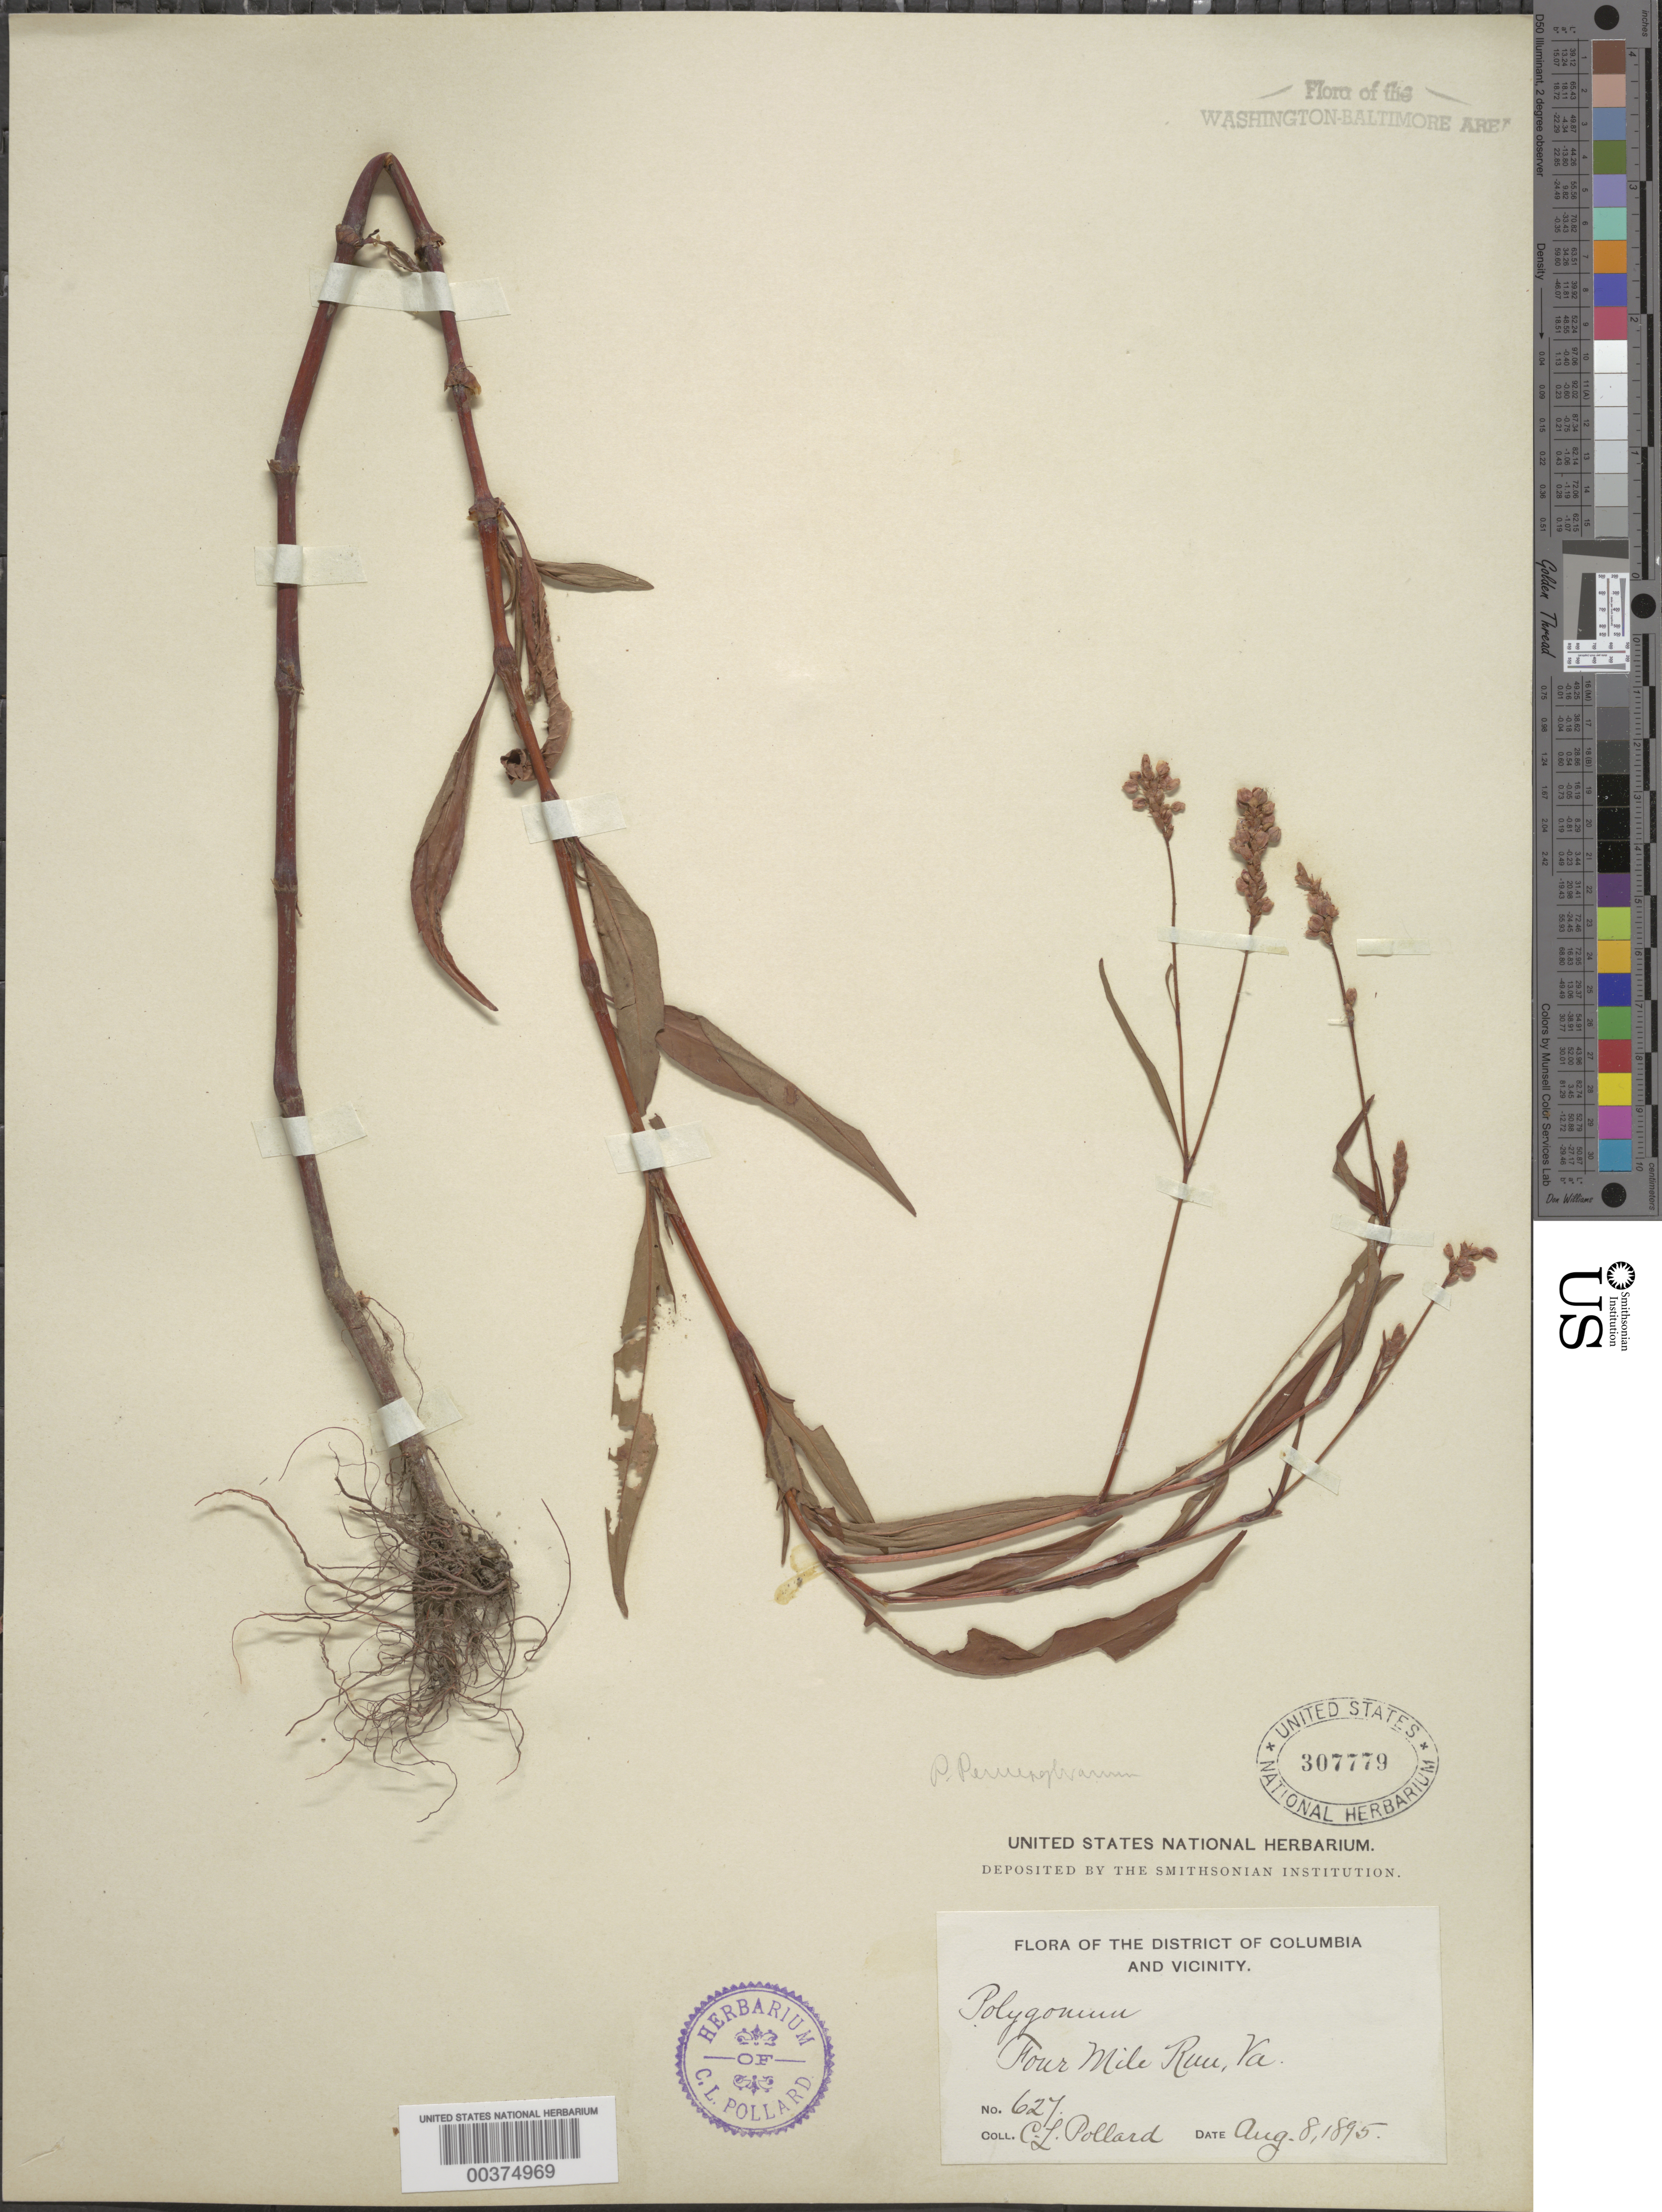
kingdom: Plantae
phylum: Tracheophyta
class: Magnoliopsida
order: Caryophyllales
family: Polygonaceae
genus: Persicaria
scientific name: Persicaria pensylvanica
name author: (L.) M. Gómez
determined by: Atha, D. E.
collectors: C. L. Pollard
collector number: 627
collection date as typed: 08 Aug 1895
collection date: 1895-08-08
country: United States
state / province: Virginia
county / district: Arlington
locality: Four Mile Run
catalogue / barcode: US 307779